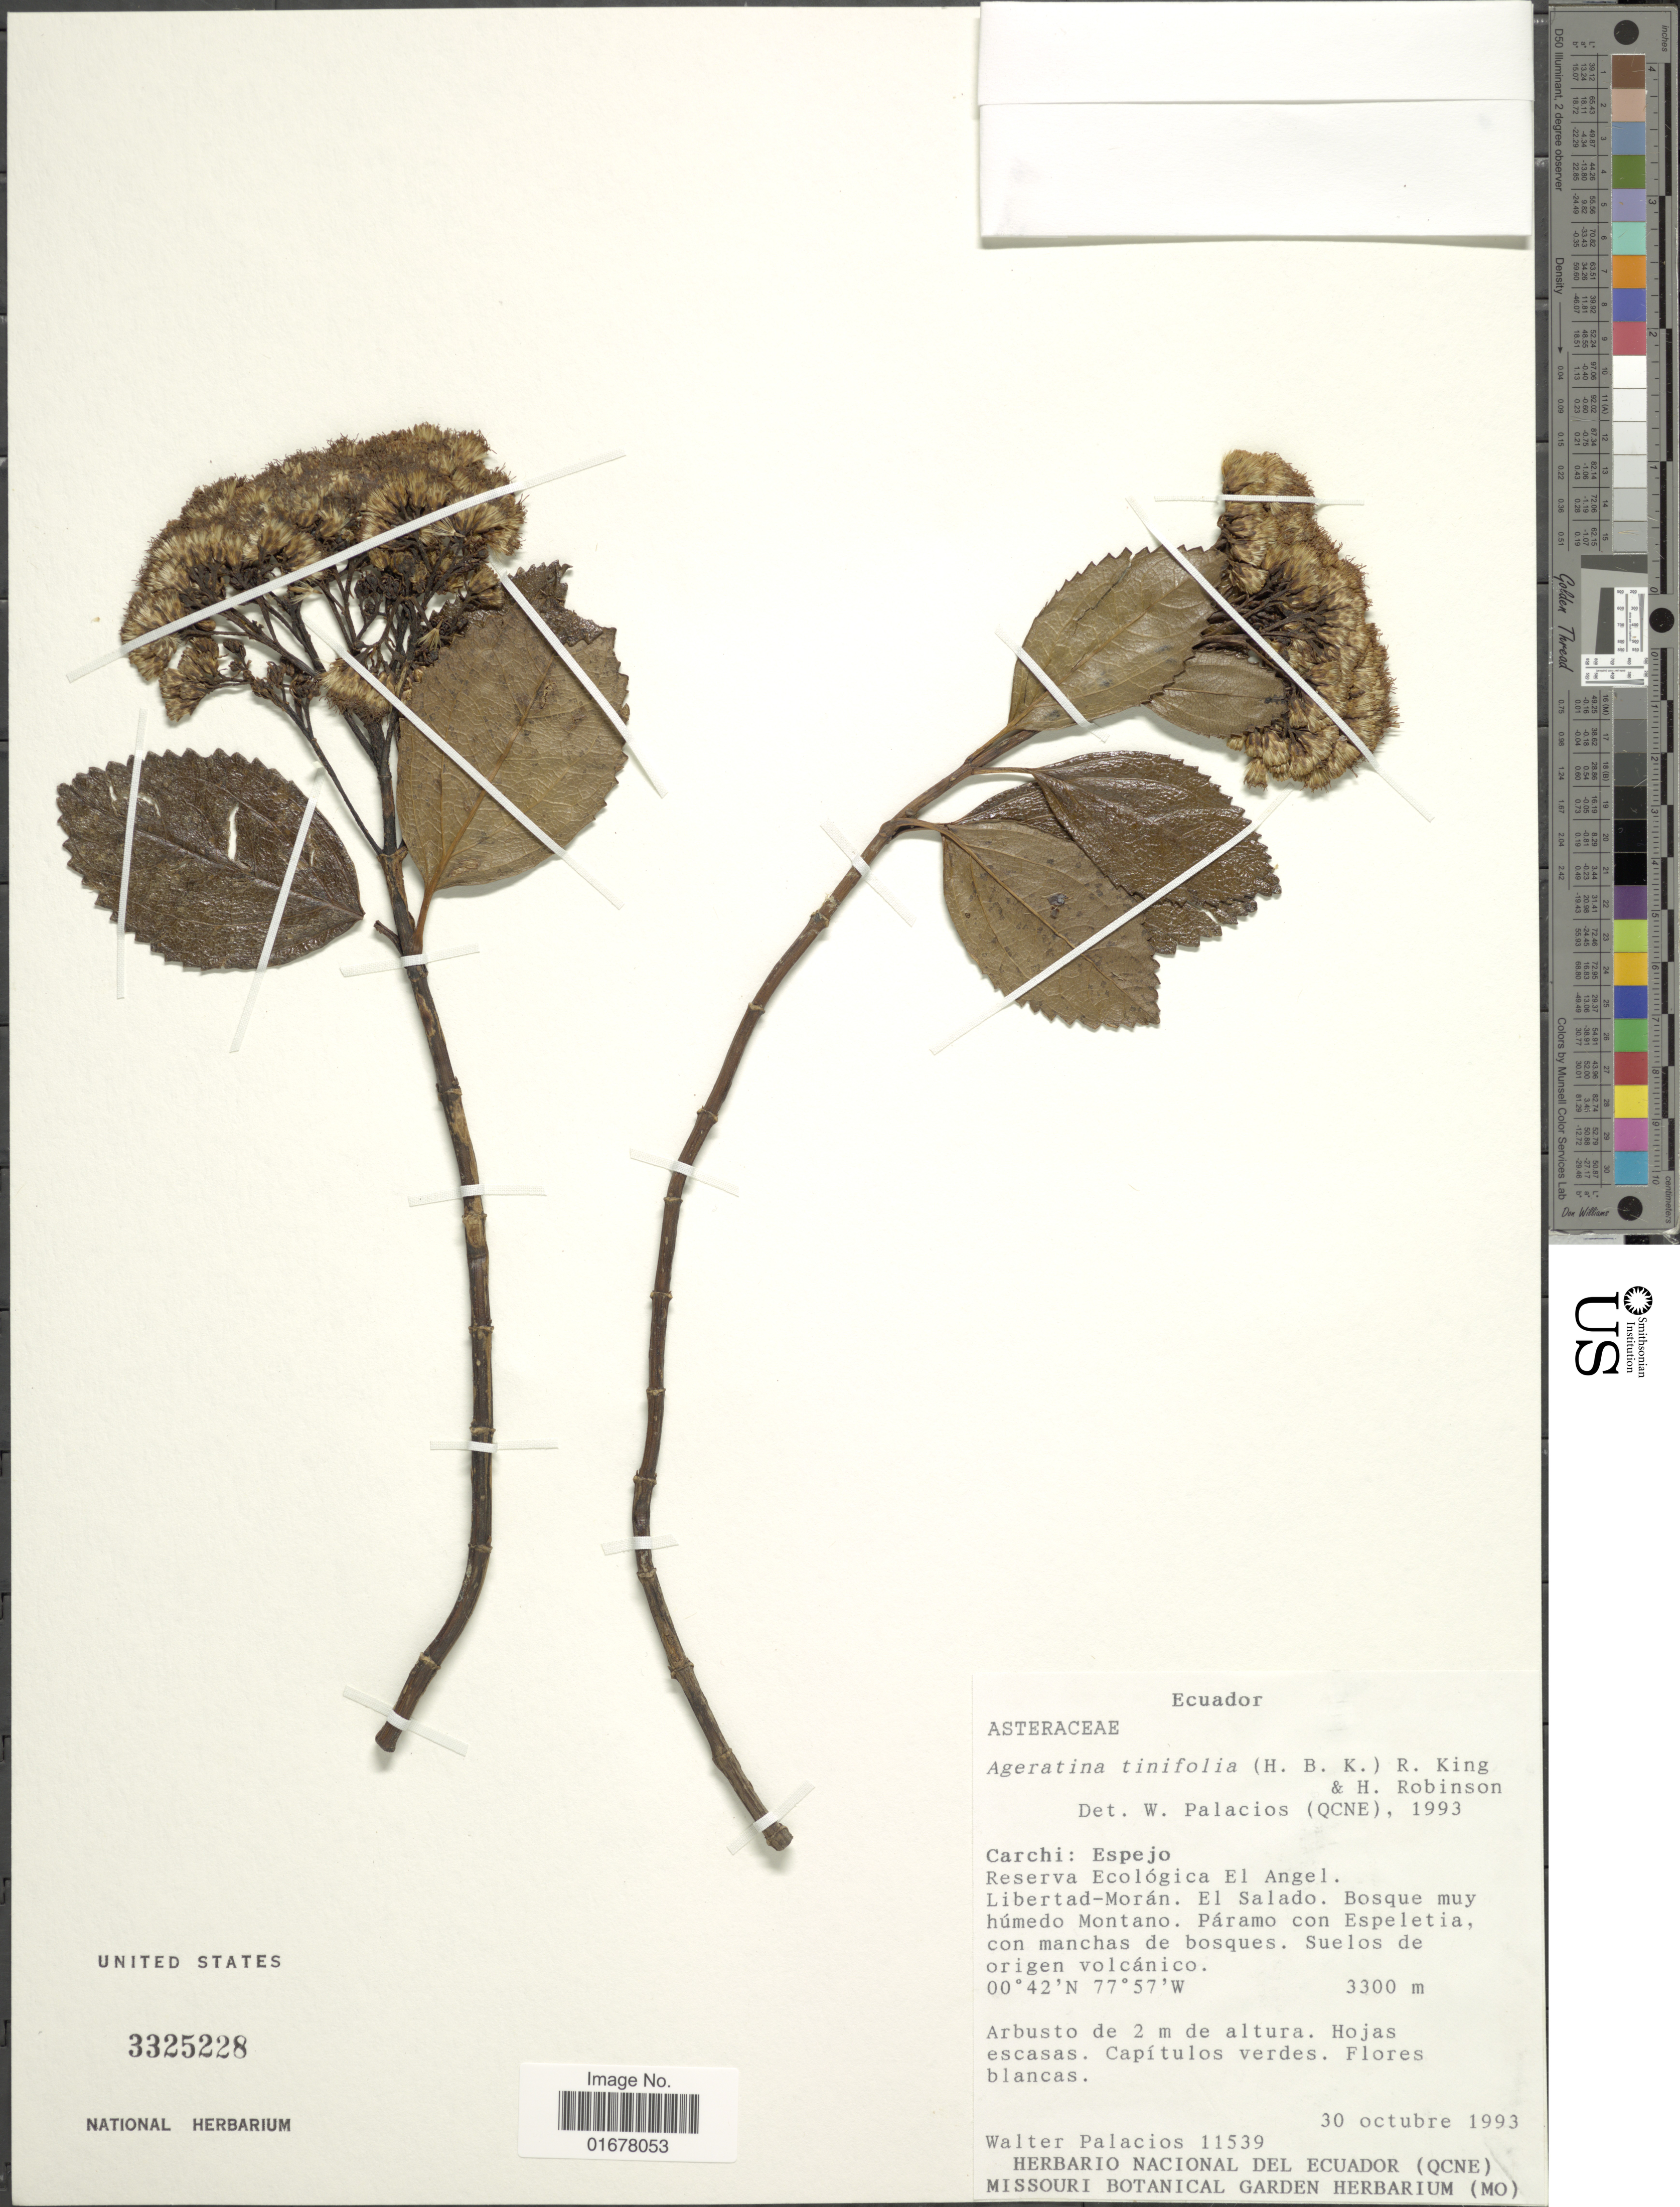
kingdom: Plantae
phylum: Tracheophyta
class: Magnoliopsida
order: Asterales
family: Asteraceae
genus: Ageratina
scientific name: Ageratina tinifolia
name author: (Kunth) R.M. King & H. Rob.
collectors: W. Palacios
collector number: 11539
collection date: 1993-10-30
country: Ecuador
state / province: Carchi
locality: Carchi: Espejo, Reserva Ecologica El Angel, Libertad-Moran, El Salado, Bosque muy humedo Montano, paramo co Espeletia, con manchas de bosques, Suelos de origen volcanico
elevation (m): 3300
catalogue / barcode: US 3325228